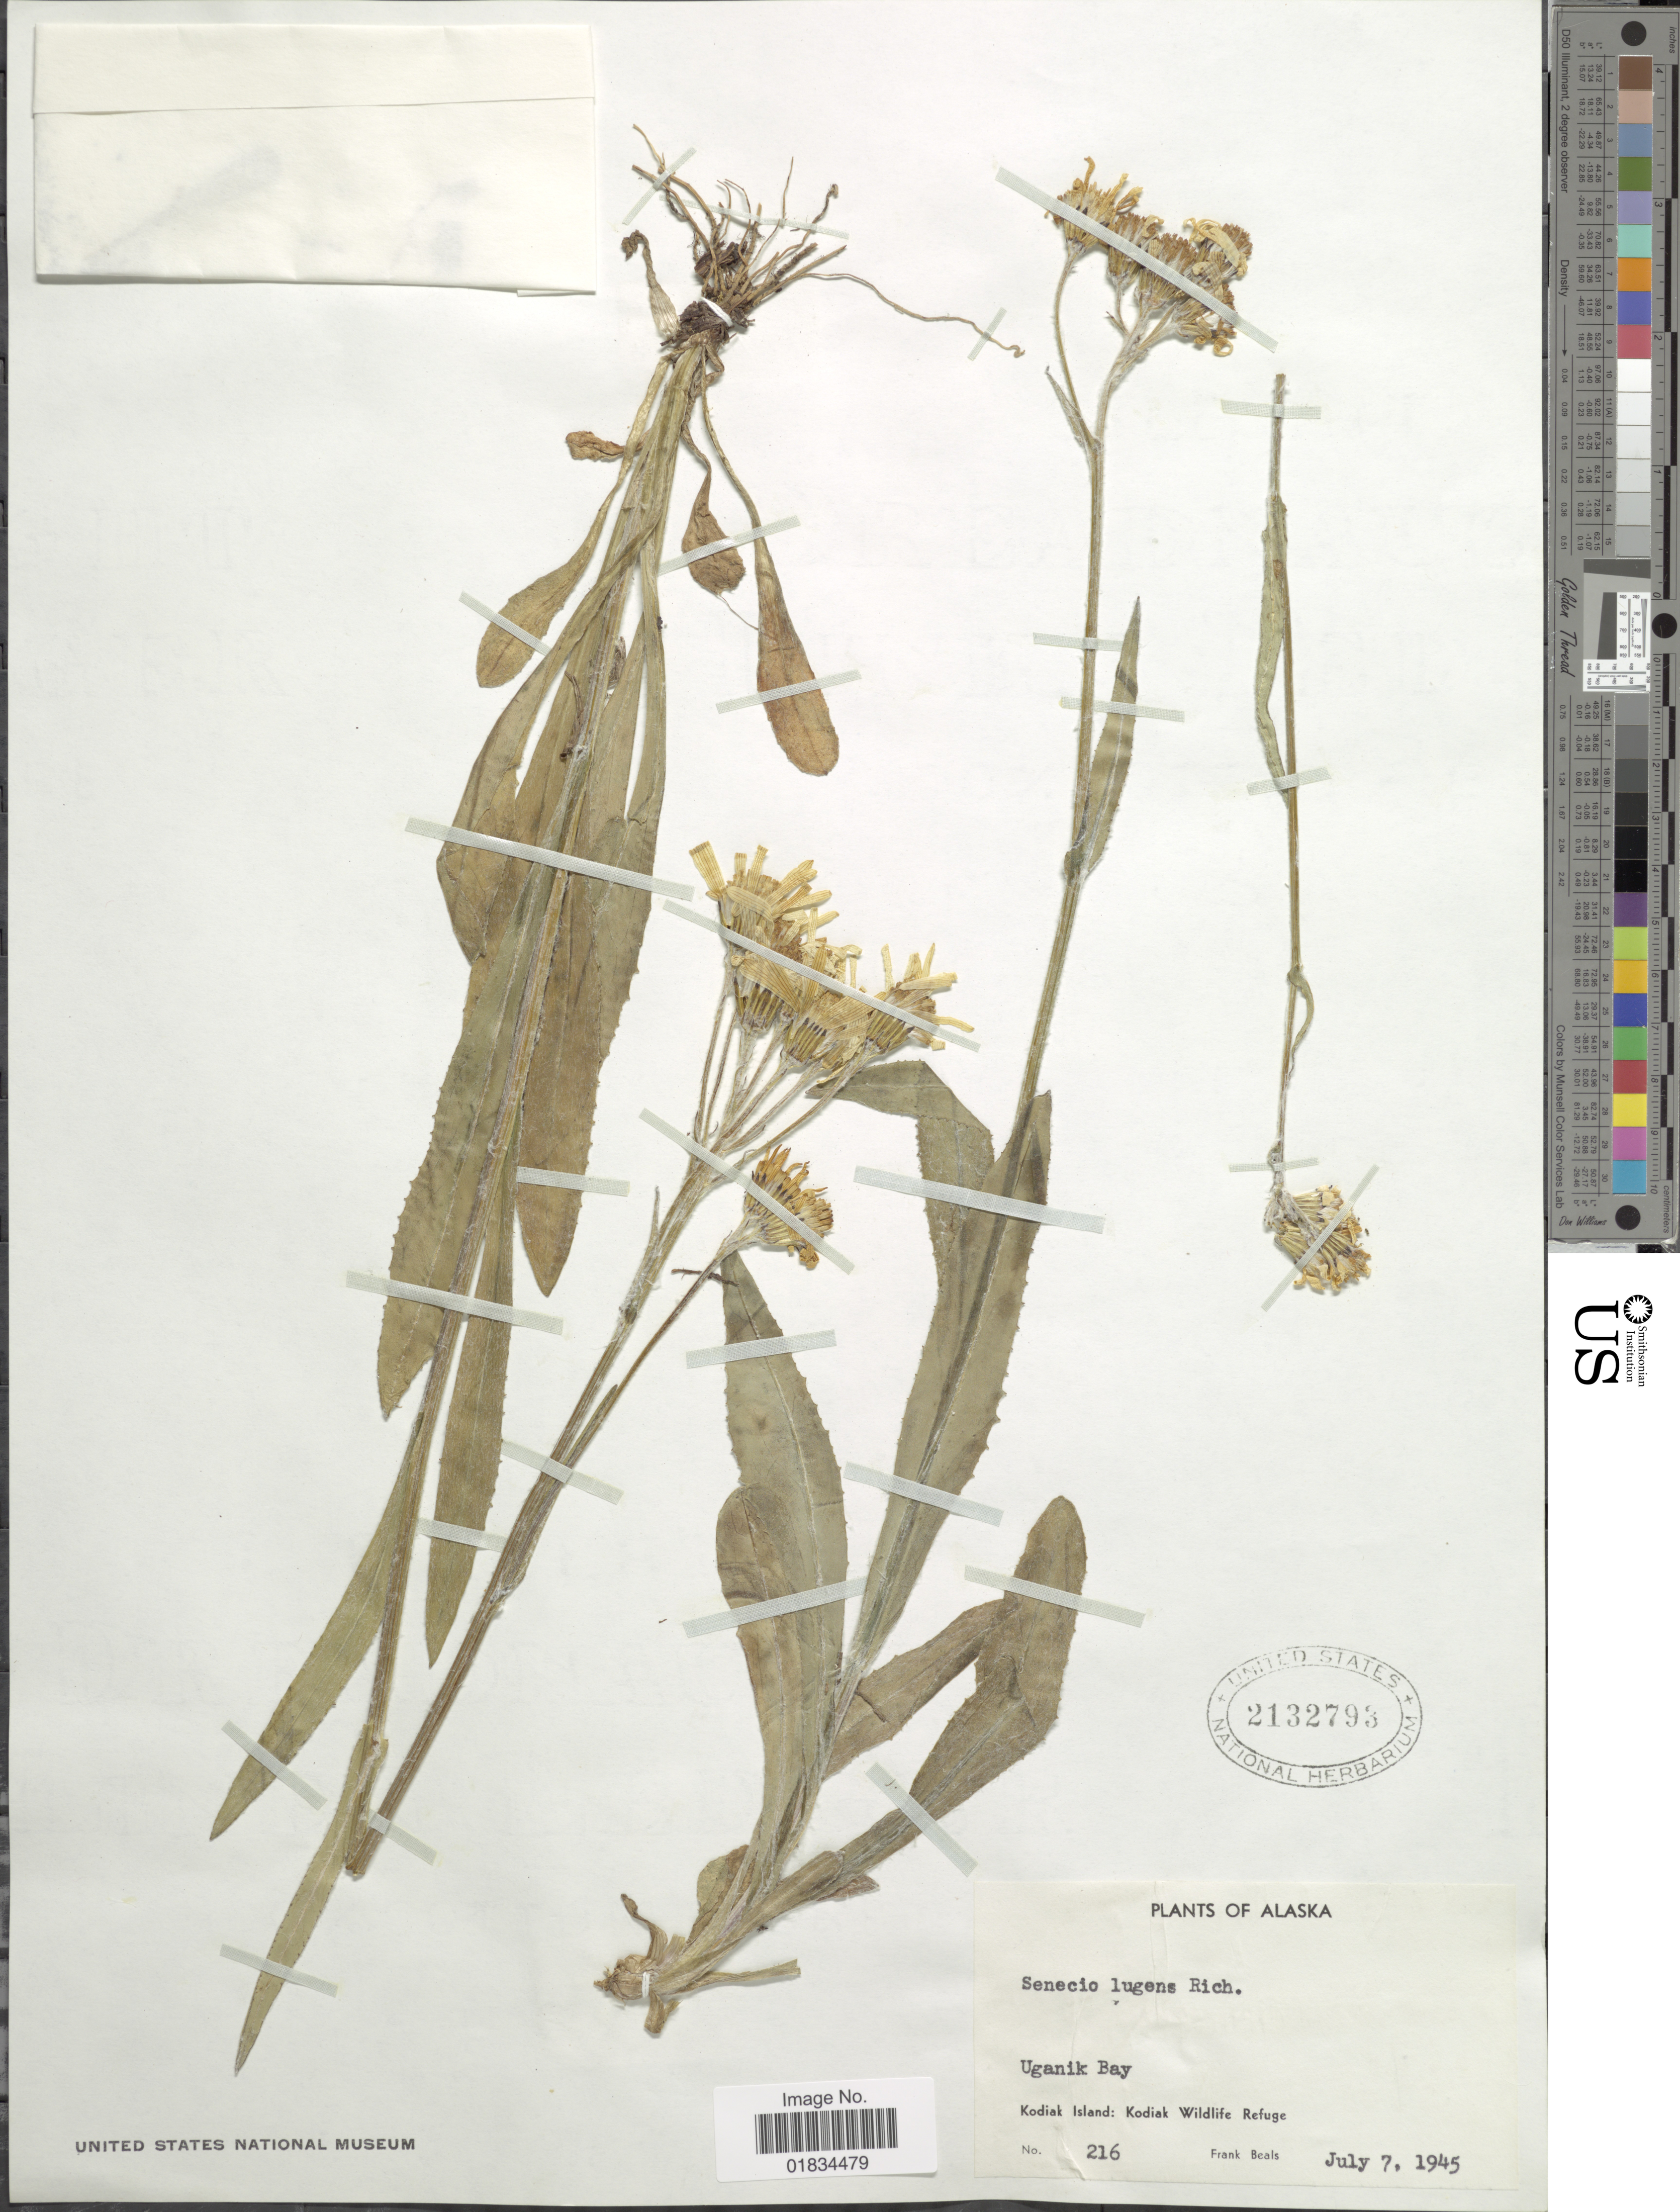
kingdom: Plantae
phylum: Tracheophyta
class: Magnoliopsida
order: Asterales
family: Asteraceae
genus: Senecio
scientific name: Senecio lugens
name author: Richardson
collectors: F. Beals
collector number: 216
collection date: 1945-07-07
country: United States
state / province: Alaska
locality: Uganik Bay, Kodiak Island: kodiak Wildlife Refuge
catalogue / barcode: US 2132793